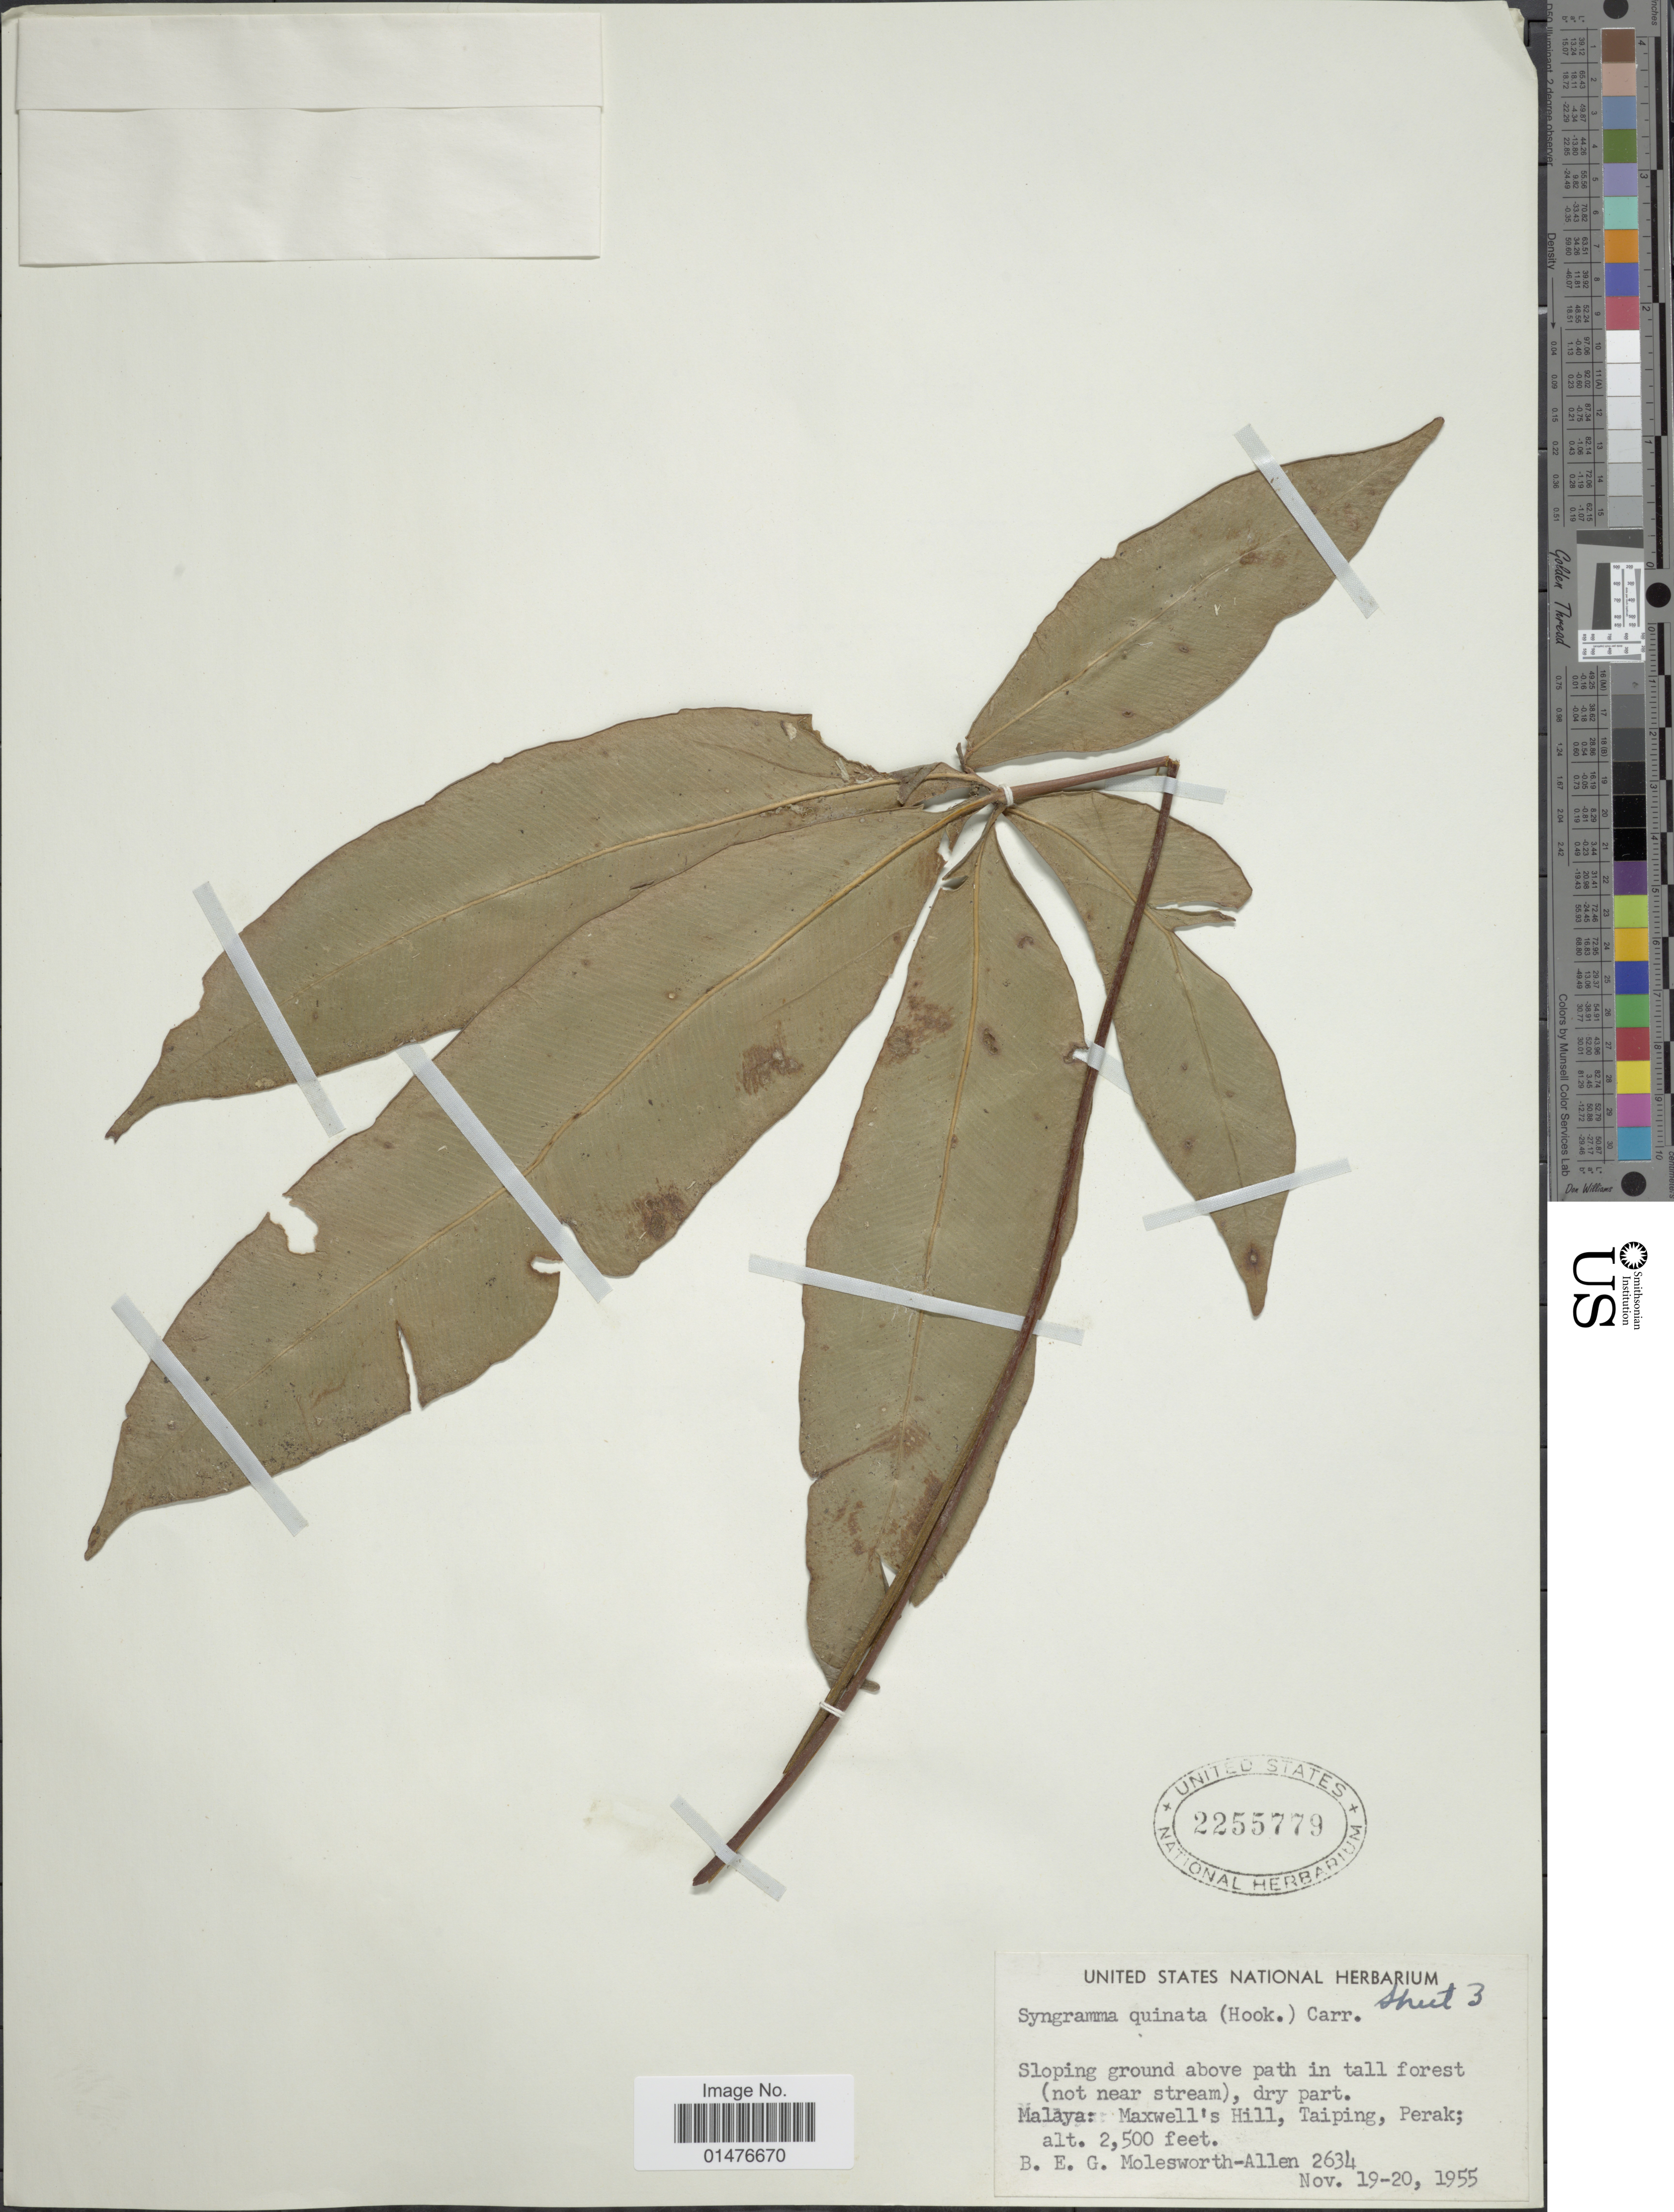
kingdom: Plantae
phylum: Tracheophyta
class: Polypodiopsida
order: Polypodiales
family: Pteridaceae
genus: Syngramma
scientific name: Syngramma quinata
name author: (Hook.) Carruth.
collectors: B. E. G. Molesworth-Allen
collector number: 2634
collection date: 1955-11-19/1955-11-20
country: Malaysia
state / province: Perak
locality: Malaya: Maxwell's Hill, Taiping, Perak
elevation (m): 762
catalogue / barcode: US 2255779